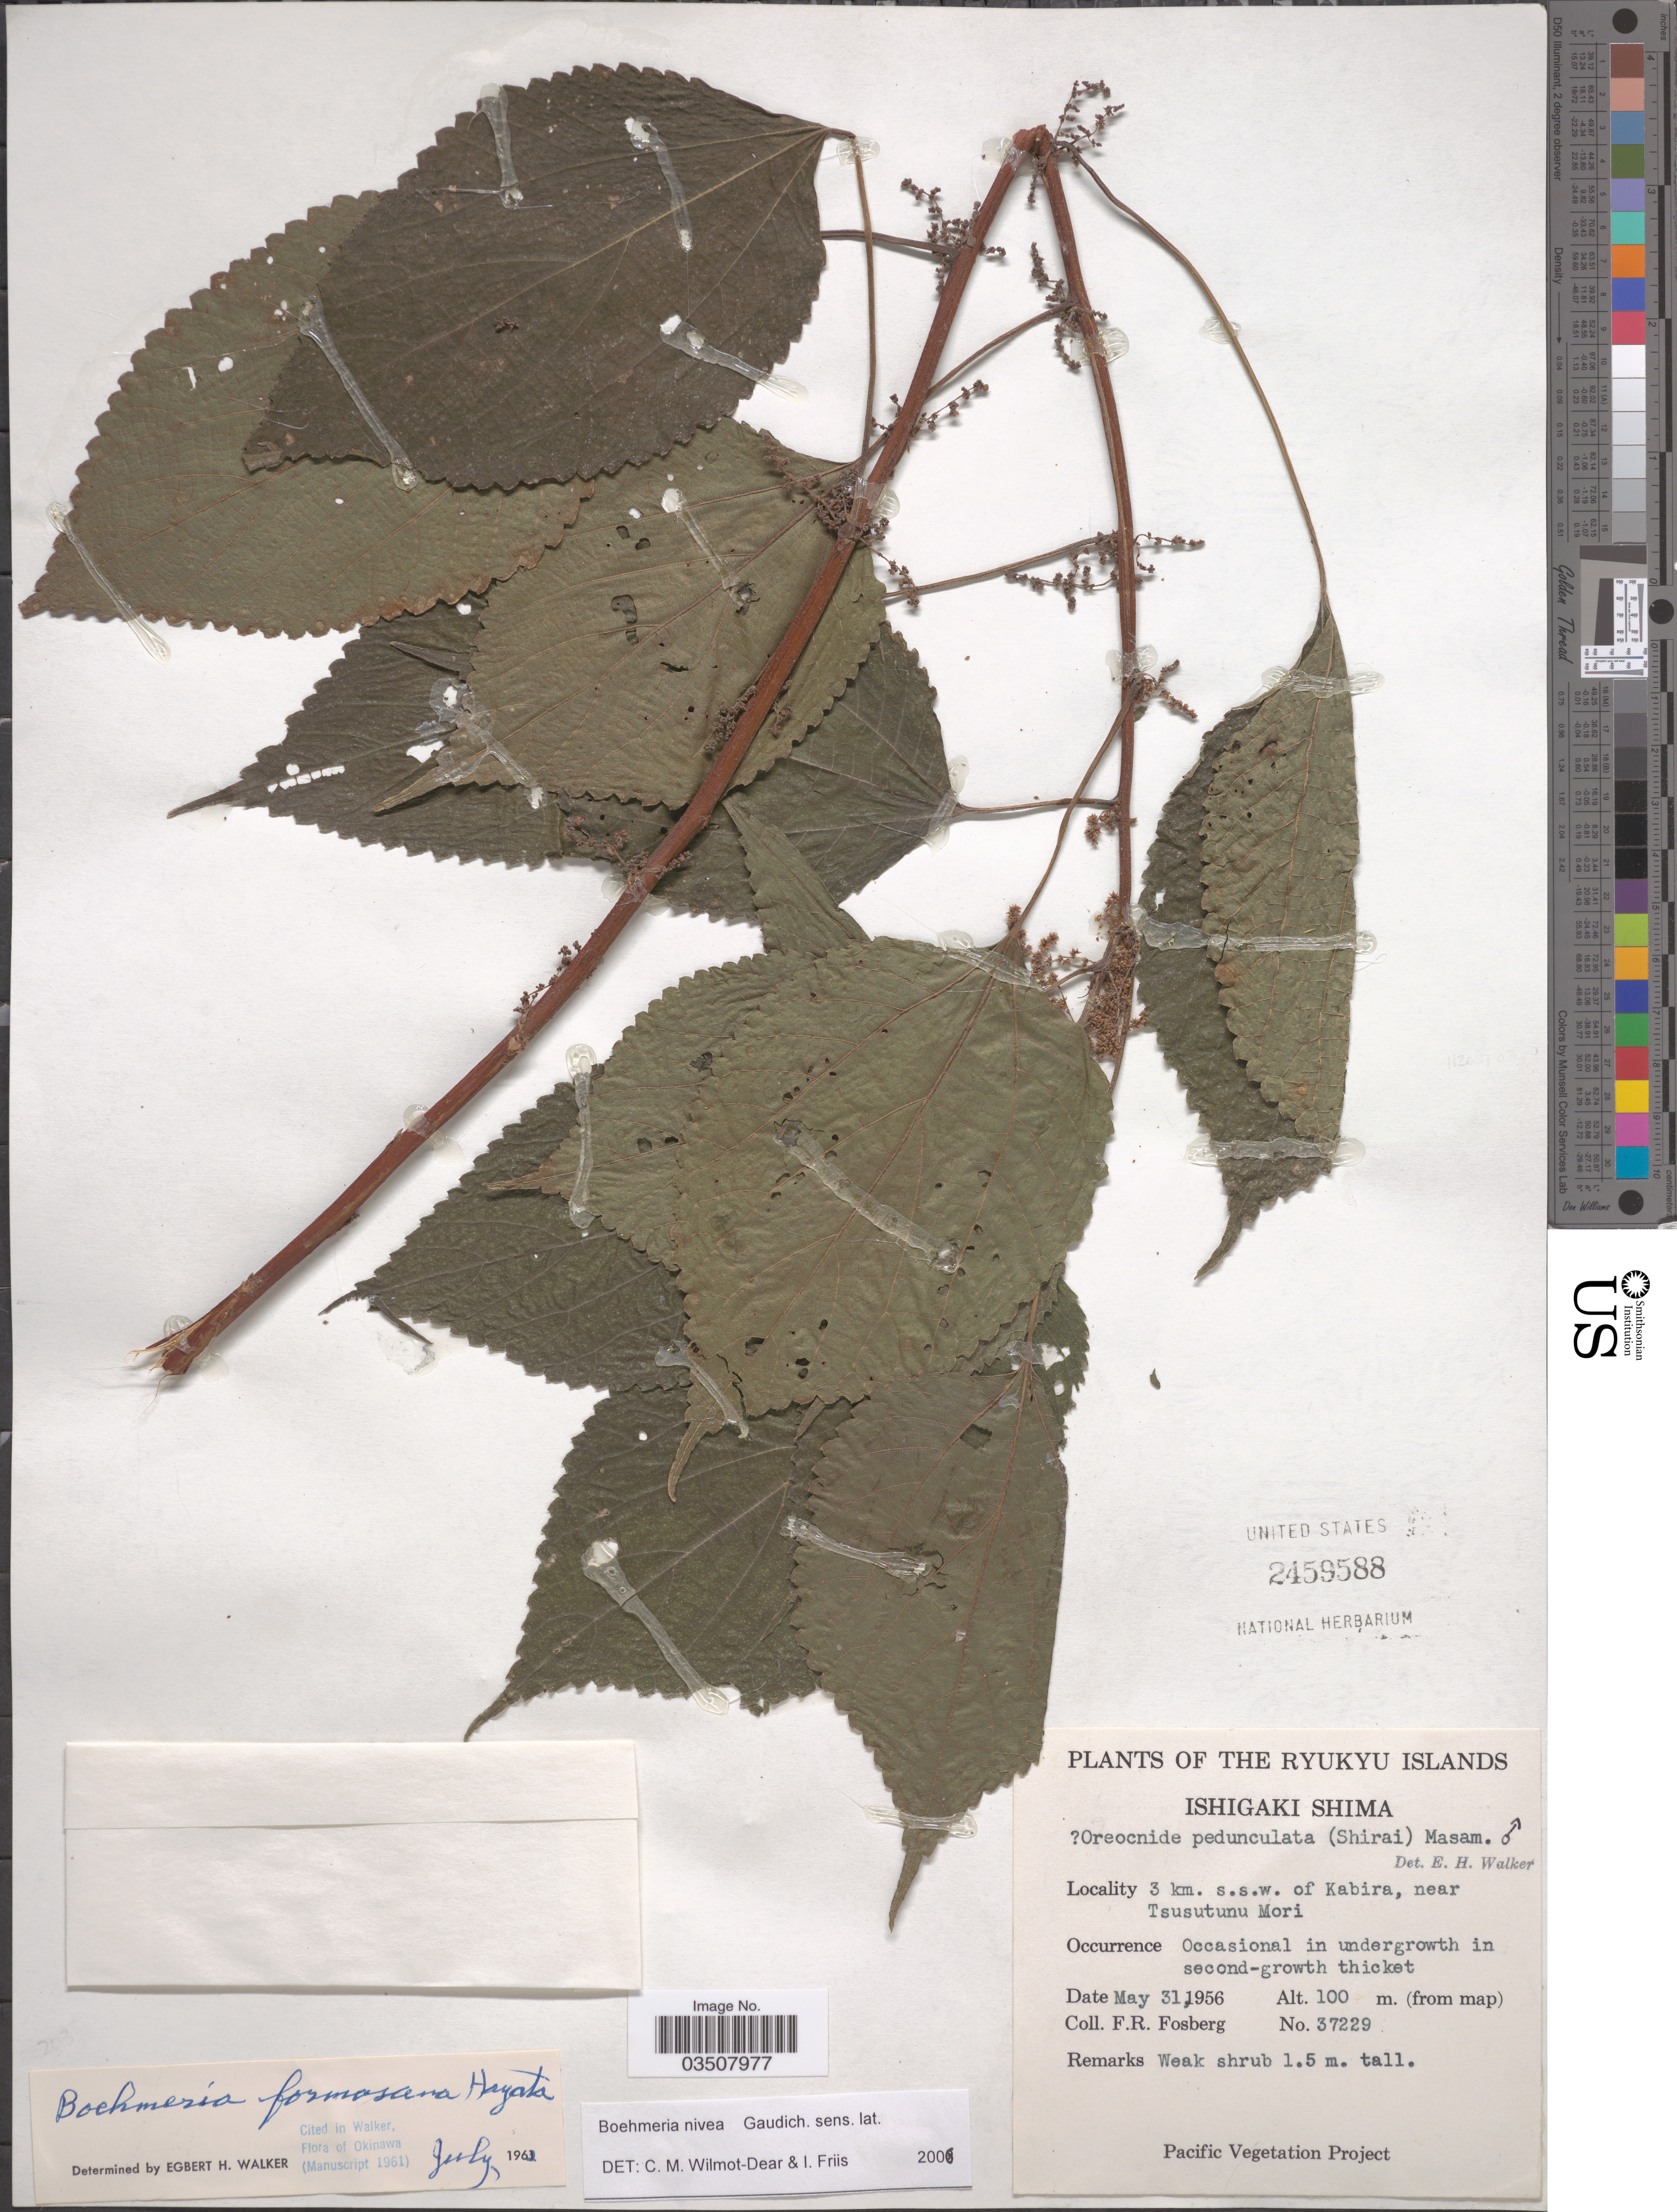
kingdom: Plantae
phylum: Tracheophyta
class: Magnoliopsida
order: Rosales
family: Urticaceae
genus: Boehmeria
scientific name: Boehmeria nivea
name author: (L.) Gaudich.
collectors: F. R. Fosberg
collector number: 37229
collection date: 1956-05-31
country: Japan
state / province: Okinawa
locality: The Ryukyu Islands. Ishigaki Shima. 3 km. s.s.w. of Kabira, near Tsusutunu Mori.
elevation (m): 100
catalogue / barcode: US 2459588